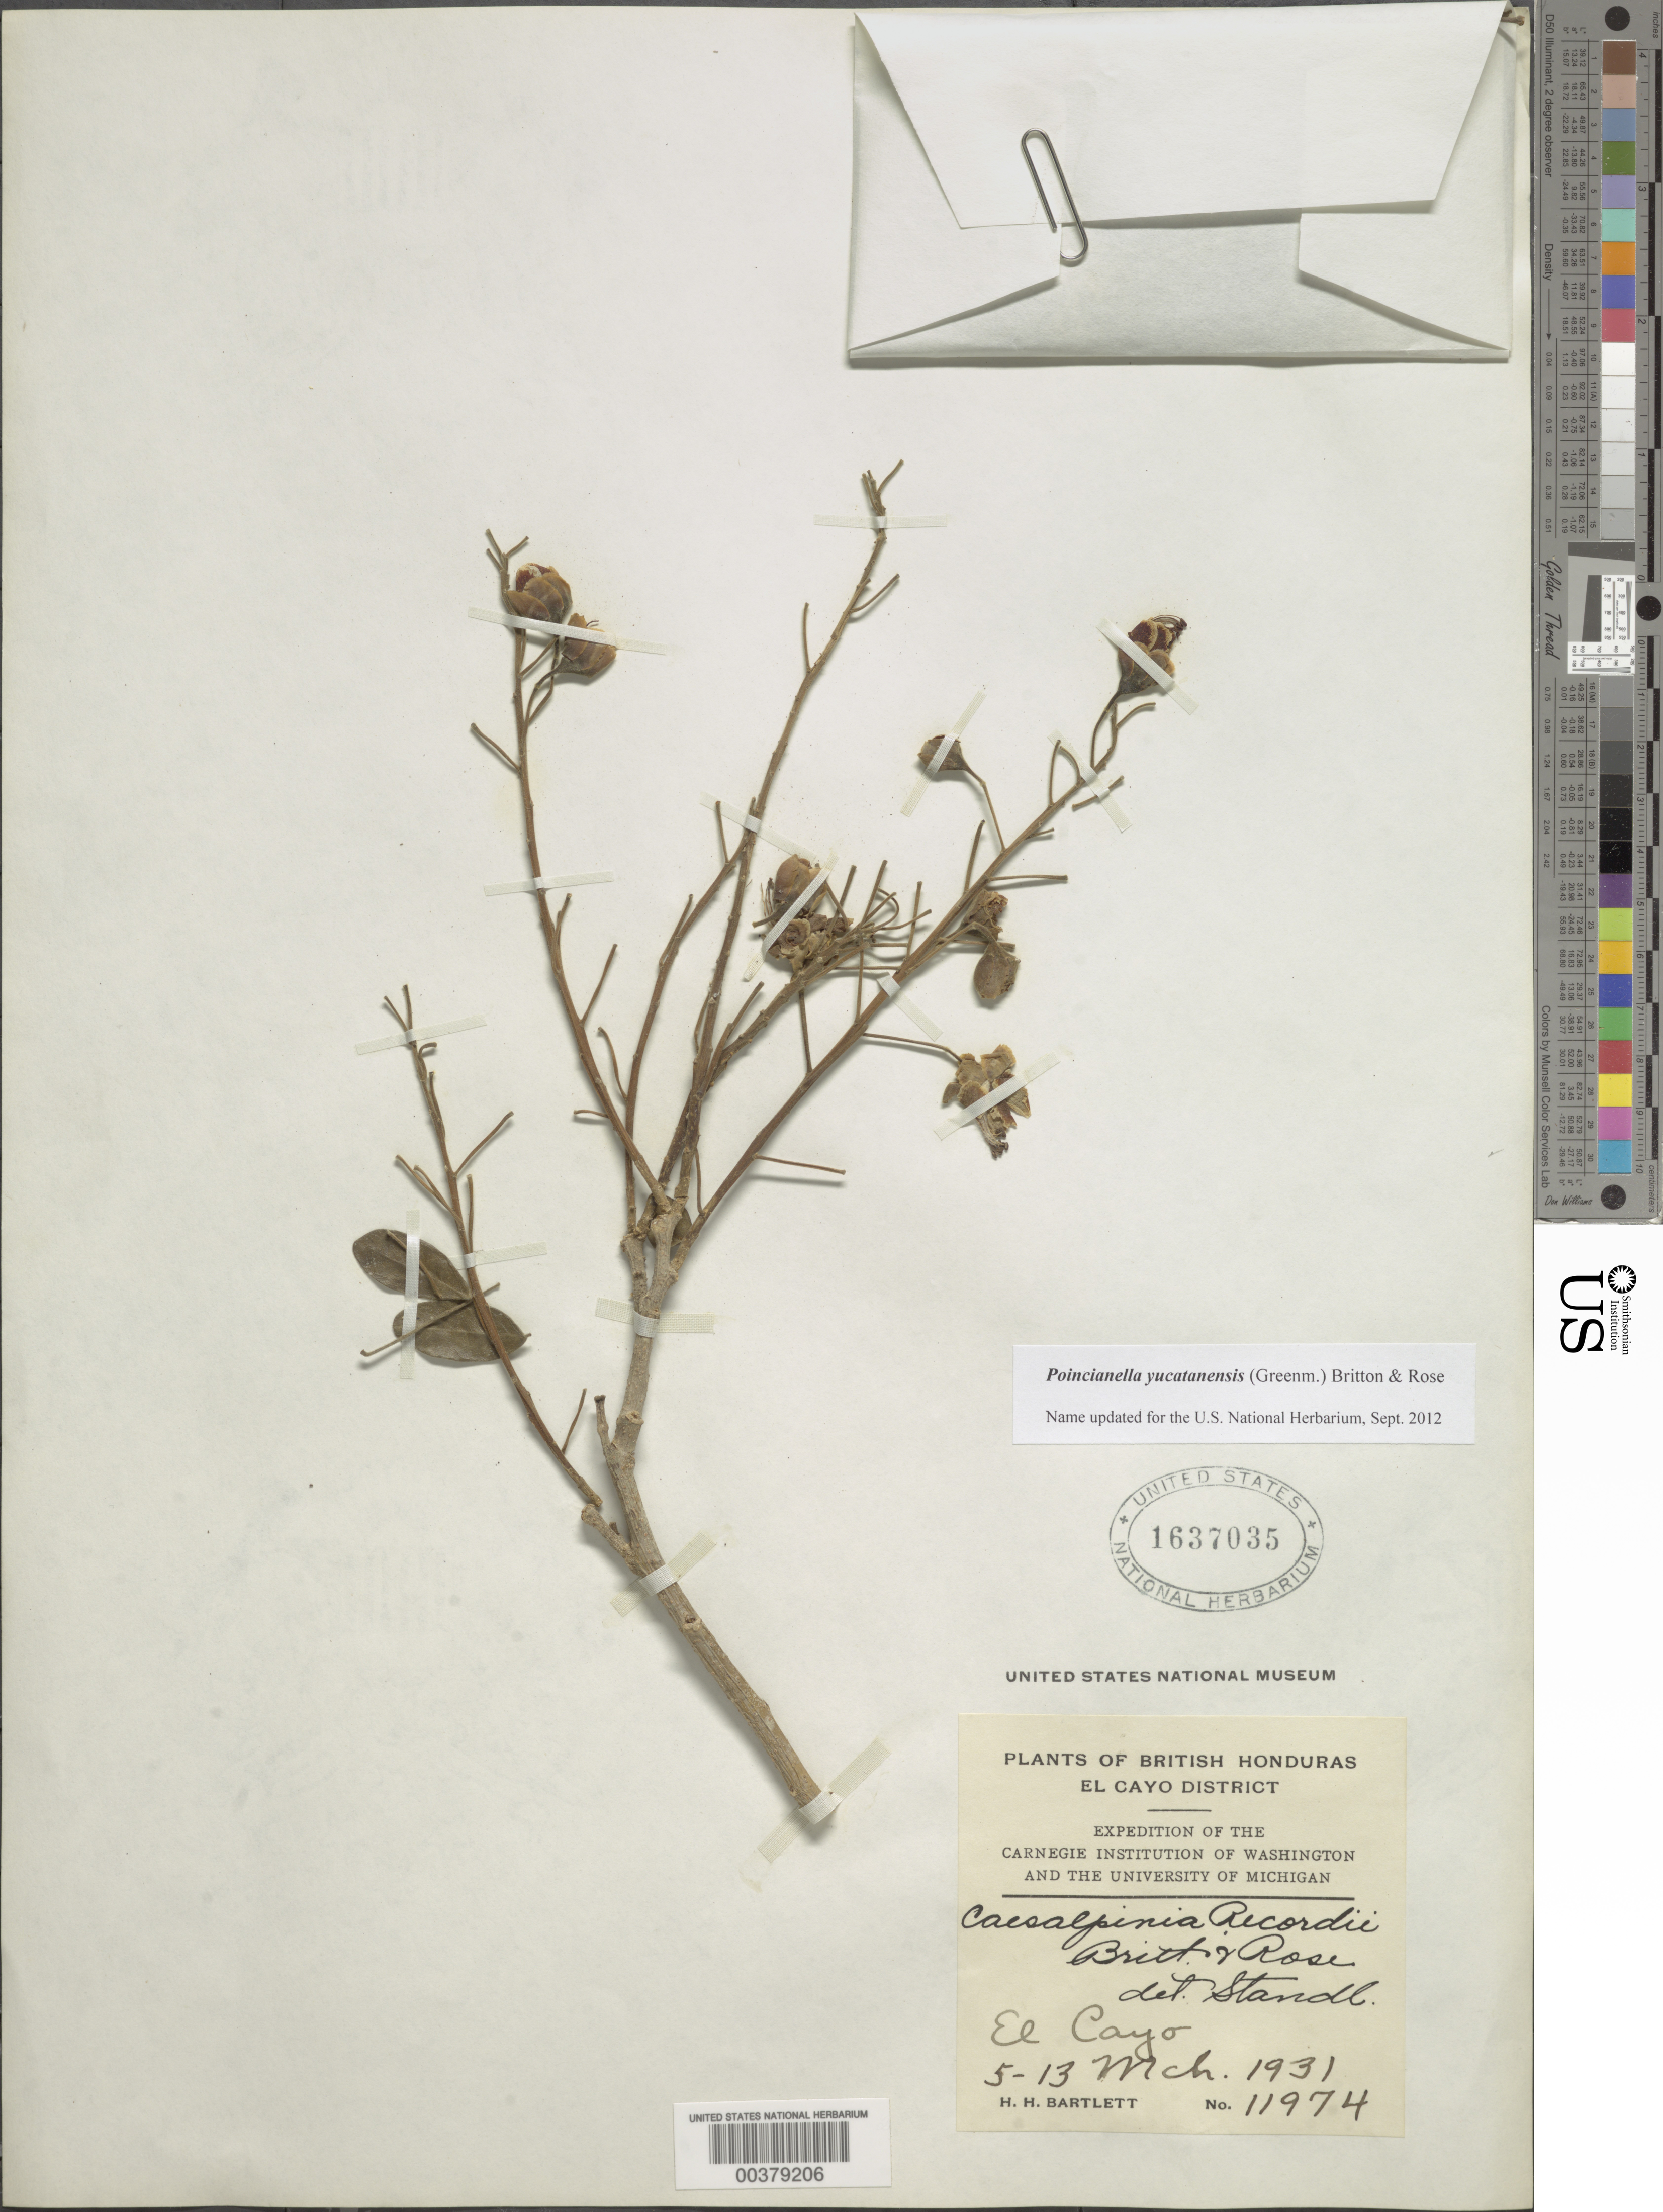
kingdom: Plantae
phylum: Tracheophyta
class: Magnoliopsida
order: Fabales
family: Fabaceae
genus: Erythrostemon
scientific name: Erythrostemon yucatanensis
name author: (Greenm.) Gagnon & G.P. Lewis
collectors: H. H. Bartlett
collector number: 11974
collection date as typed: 05 Mar 1931 to 13 Mar 1931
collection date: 1931-03-05/1931-03-13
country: Belize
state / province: Cayo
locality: San Ignacio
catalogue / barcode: US 1637035